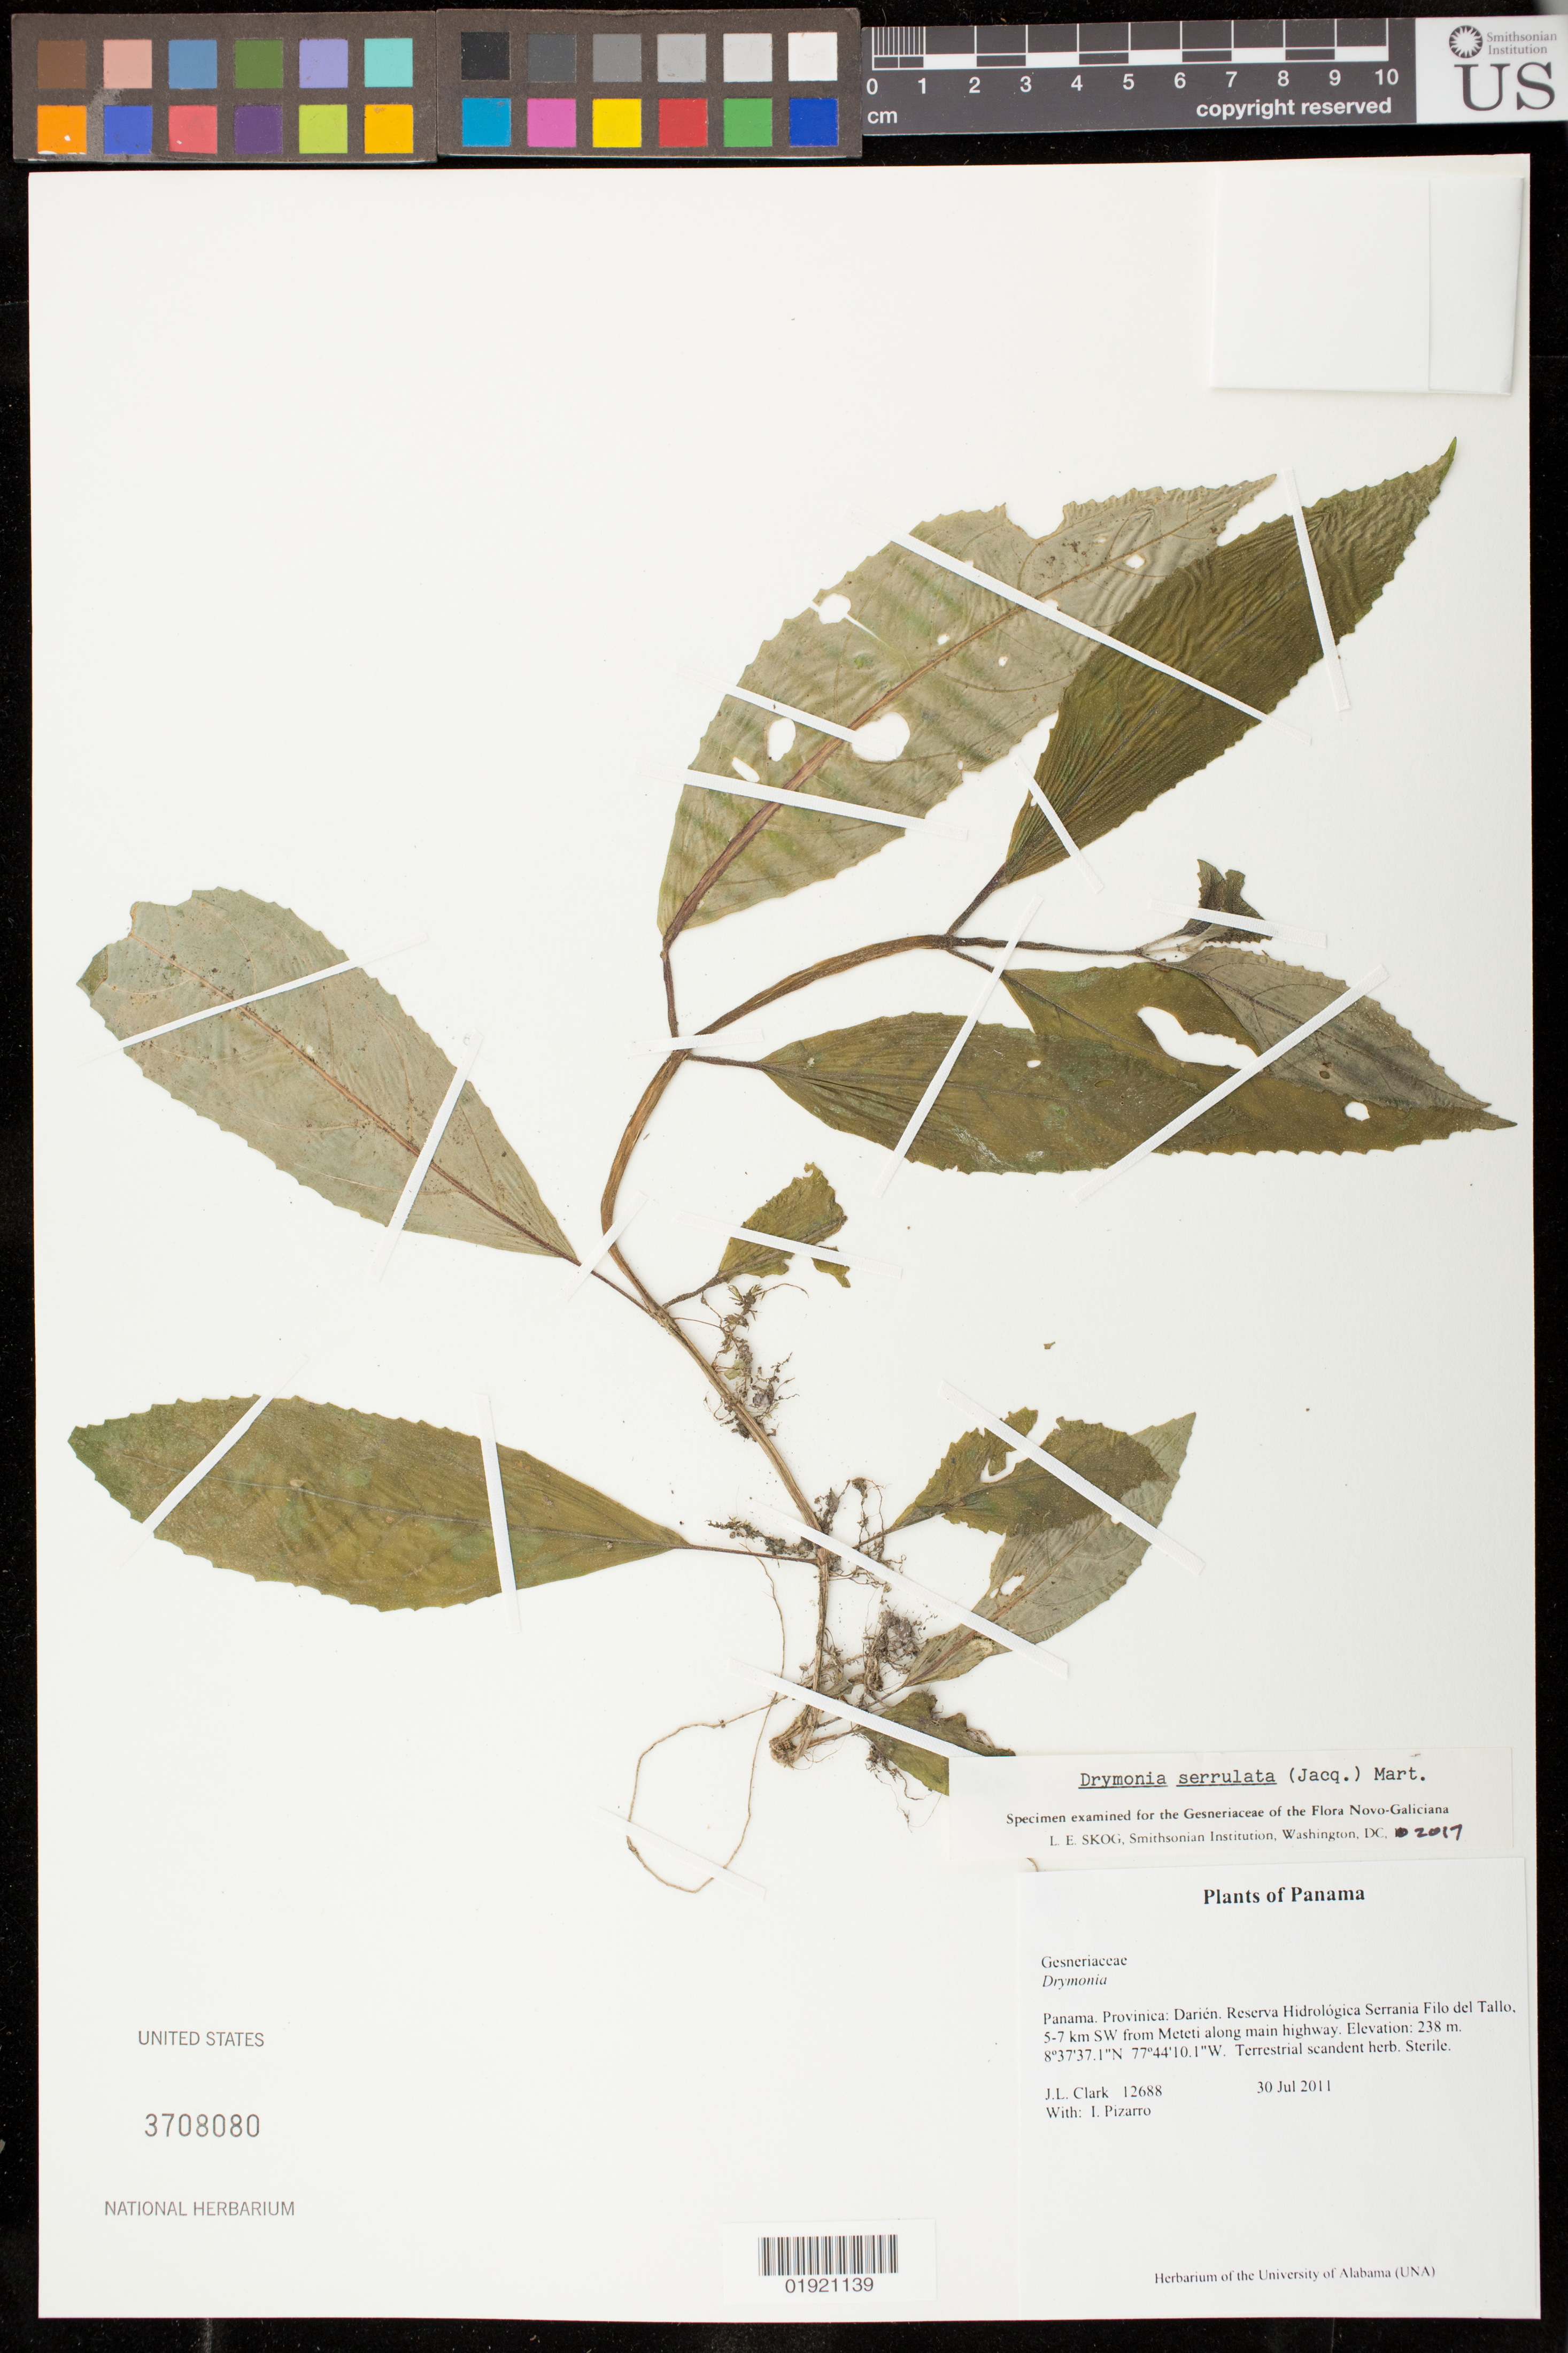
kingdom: Plantae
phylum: Tracheophyta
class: Magnoliopsida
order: Lamiales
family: Gesneriaceae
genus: Drymonia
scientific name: Drymonia serrulata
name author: (Jacq.) Mart.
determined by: Skog, Laurence E.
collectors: J. L. Clark & I. Pizarro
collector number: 12688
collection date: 2011-07-30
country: Panama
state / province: Darién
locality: Reserva Hidrologica Serrania Filo Del Tallo, 5-7 km SW from Meteti along main highway.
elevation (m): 238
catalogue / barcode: US 3708080